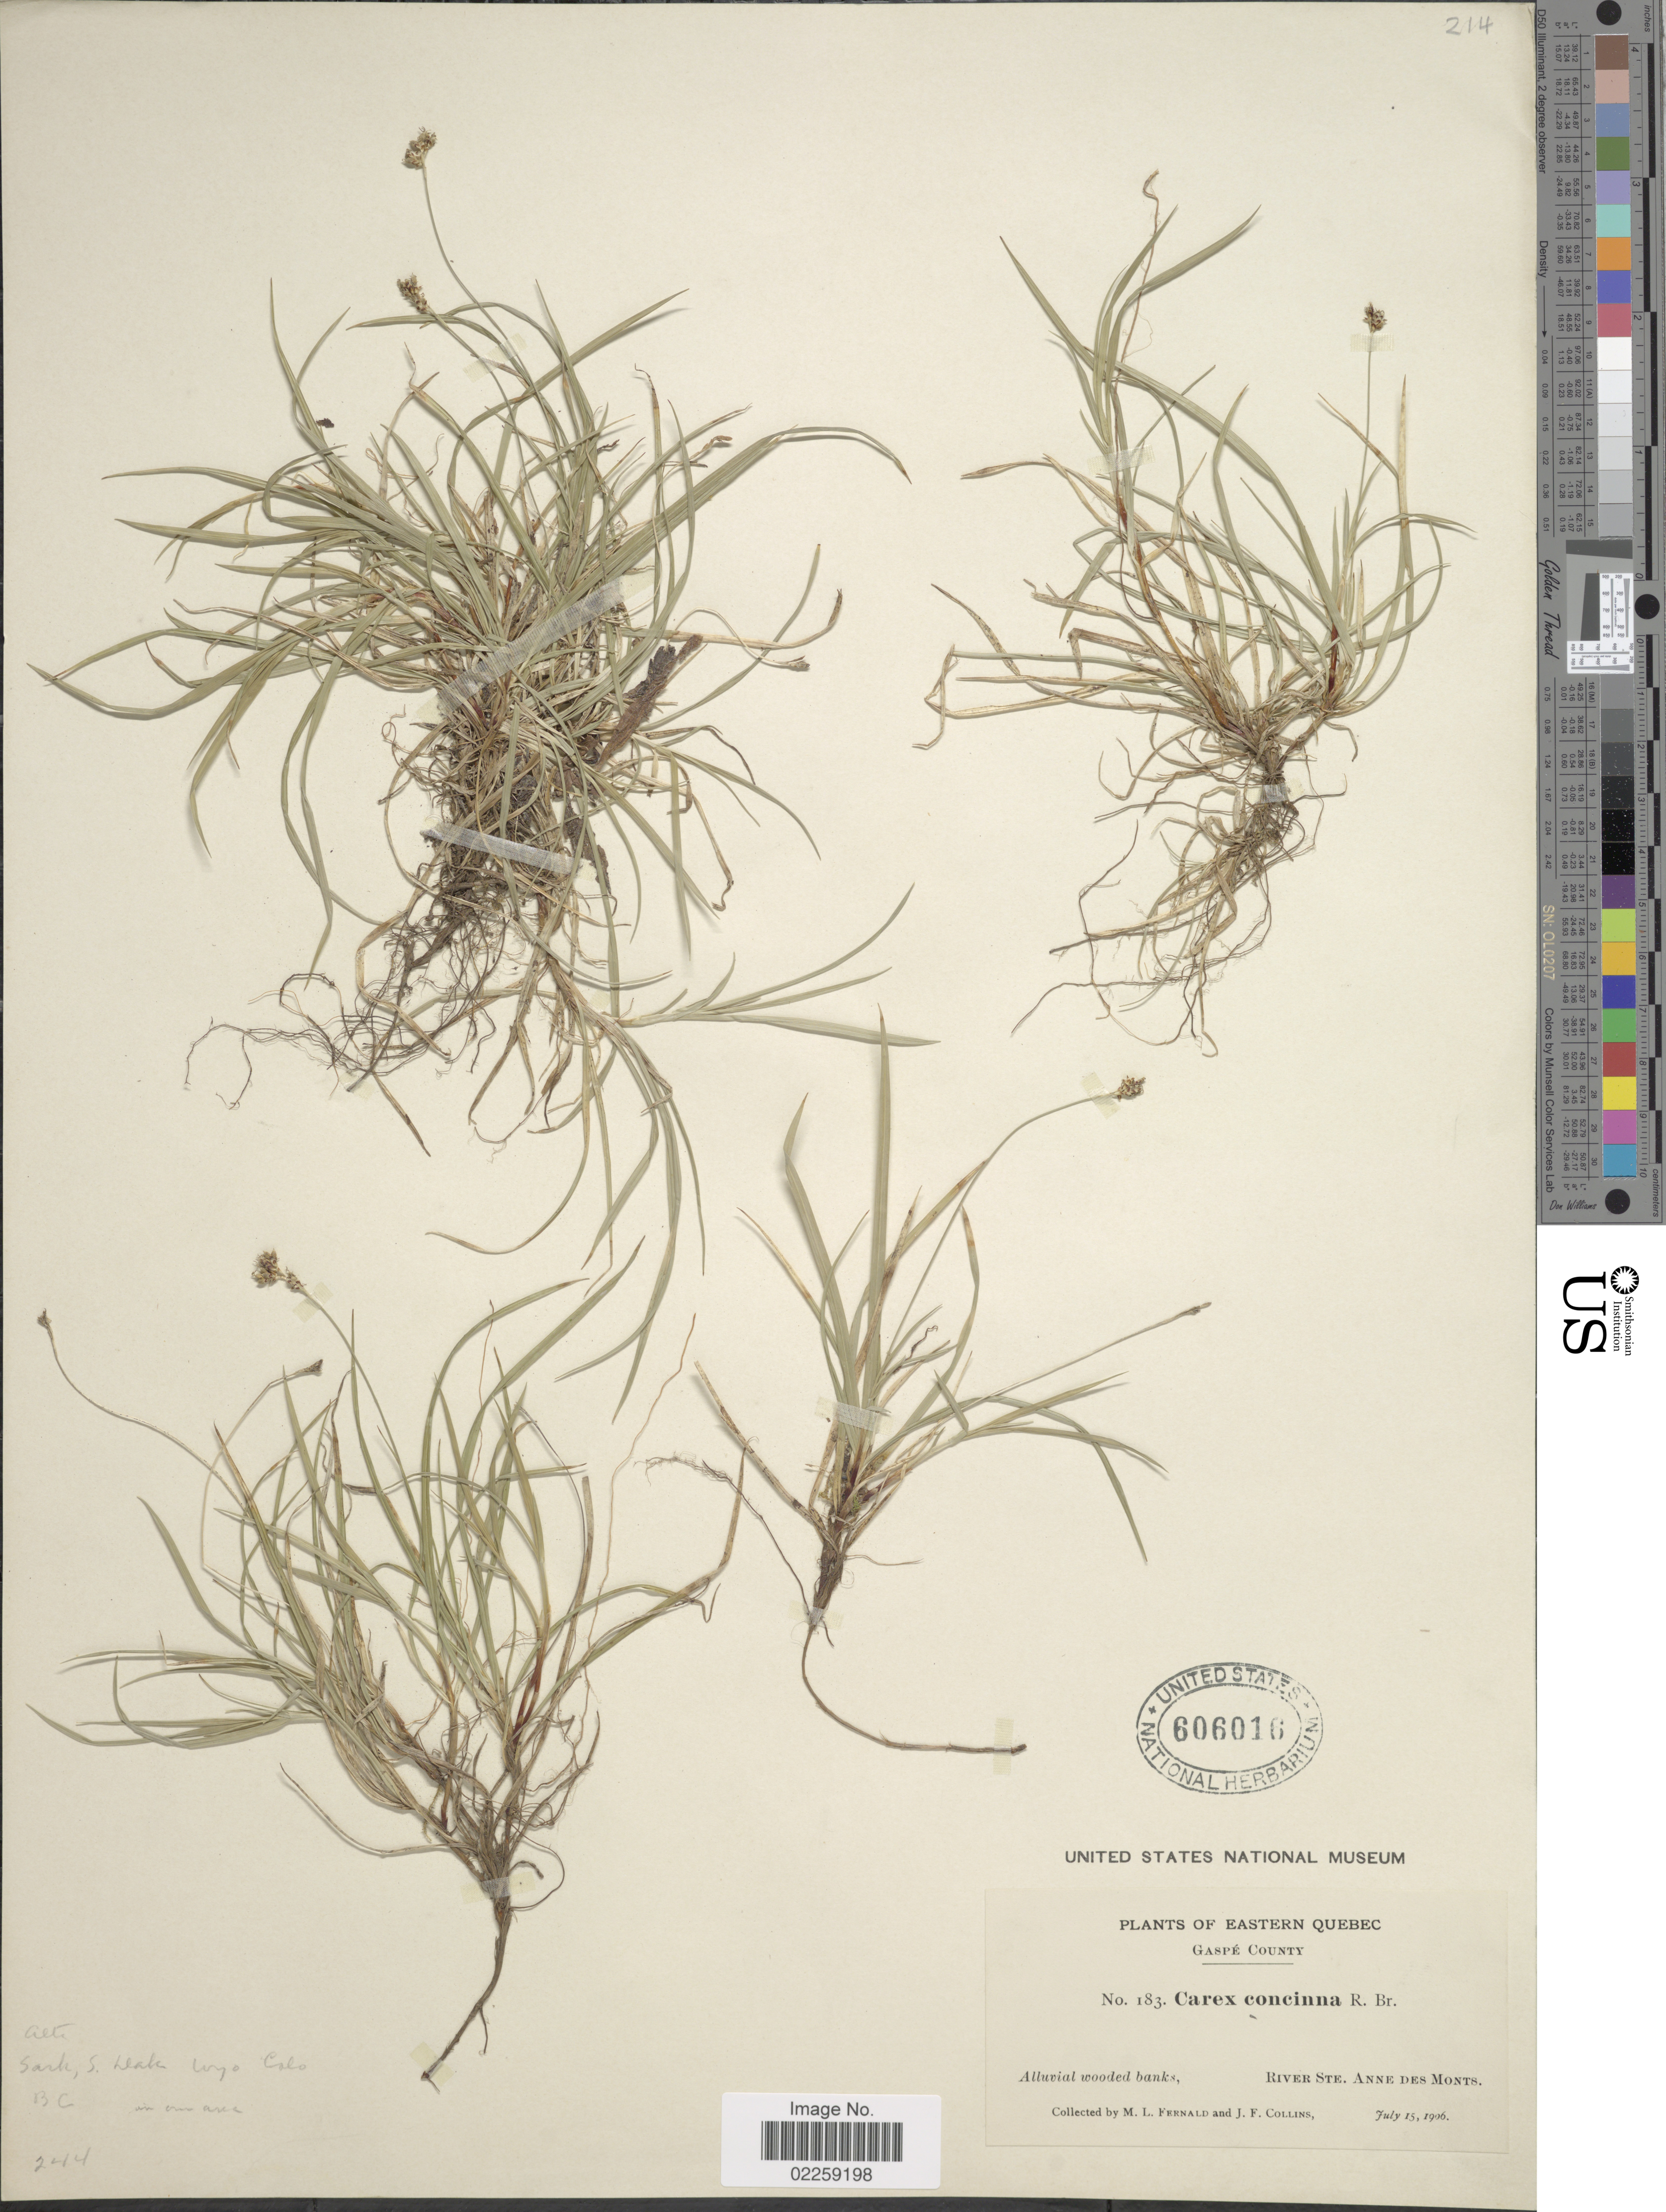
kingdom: Plantae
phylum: Tracheophyta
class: Liliopsida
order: Poales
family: Cyperaceae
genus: Carex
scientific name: Carex concinna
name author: R. Br.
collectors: M. L. Fernald & J. Collins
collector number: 183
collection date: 1906-07-15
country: Canada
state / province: Quebec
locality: Eastern Quebec. Gaspe County. River Ste. Anne des Monts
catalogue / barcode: US 606016